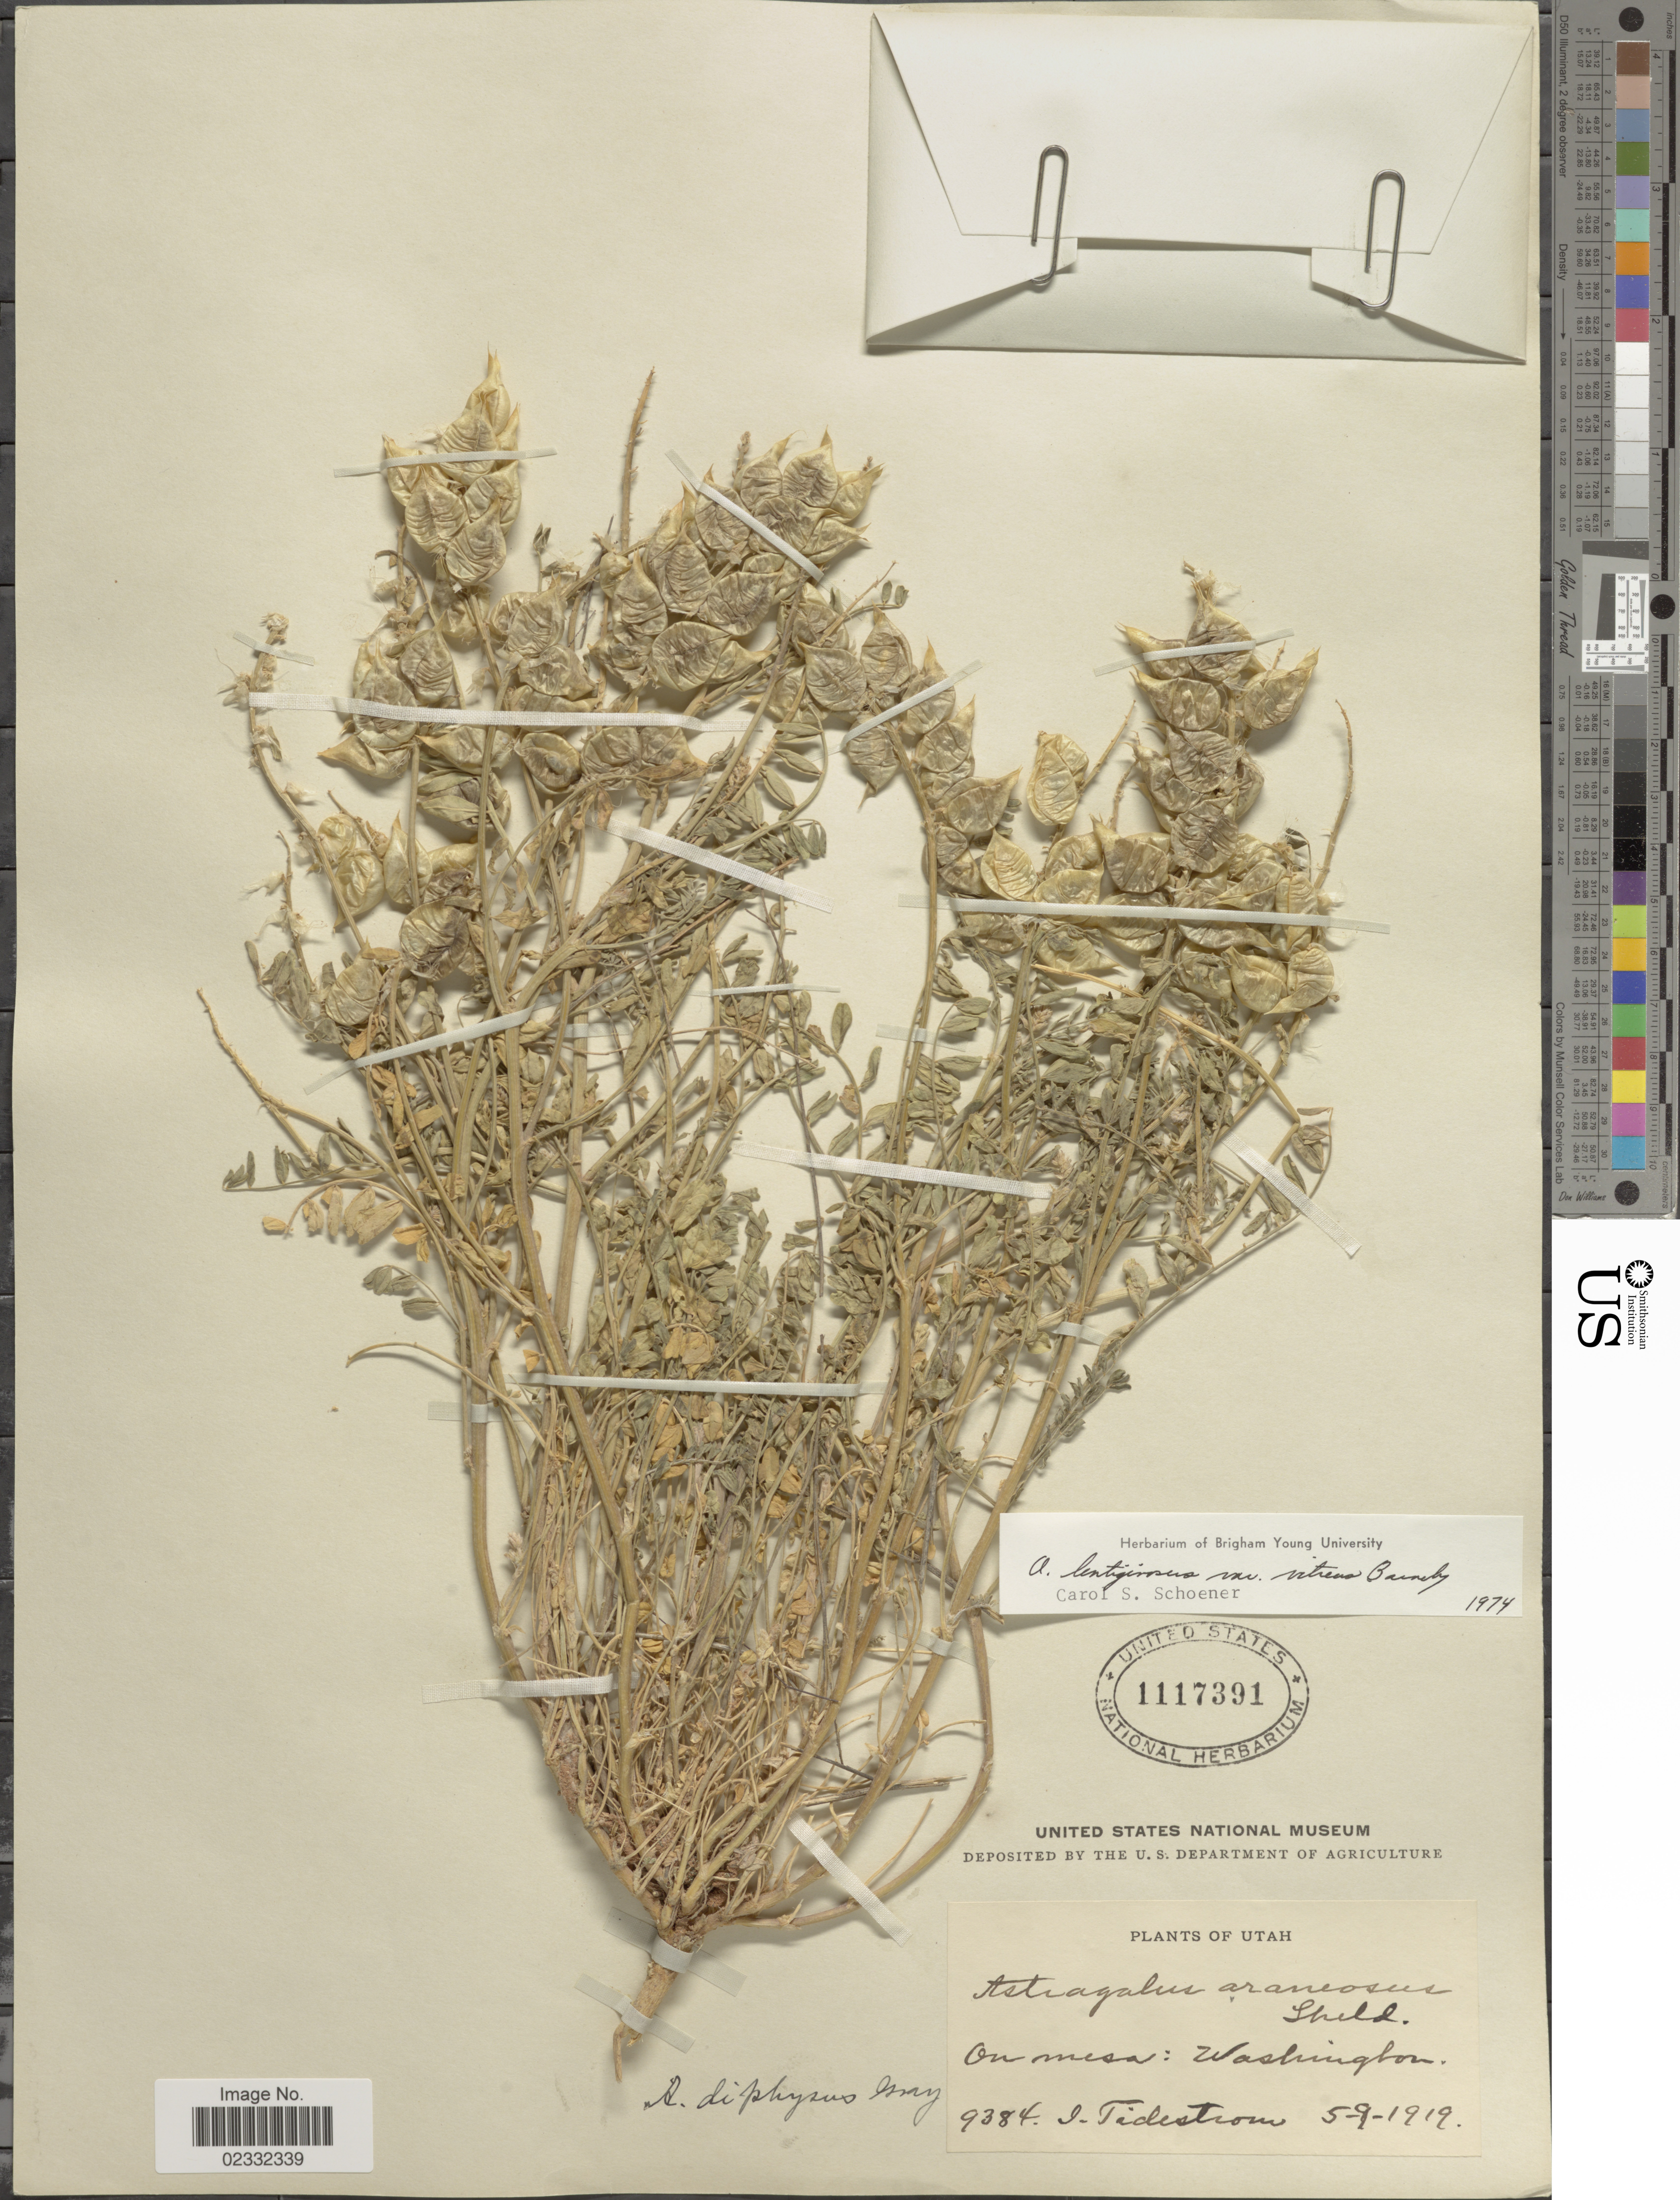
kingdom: Plantae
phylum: Tracheophyta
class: Magnoliopsida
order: Fabales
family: Fabaceae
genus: Astragalus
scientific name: Astragalus lentiginosus var. vitreus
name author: Barneby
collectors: J. Tidestrom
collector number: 9384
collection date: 1919-09-05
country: United States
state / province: Utah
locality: Utah, On mesa: Washington.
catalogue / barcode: US 1117391